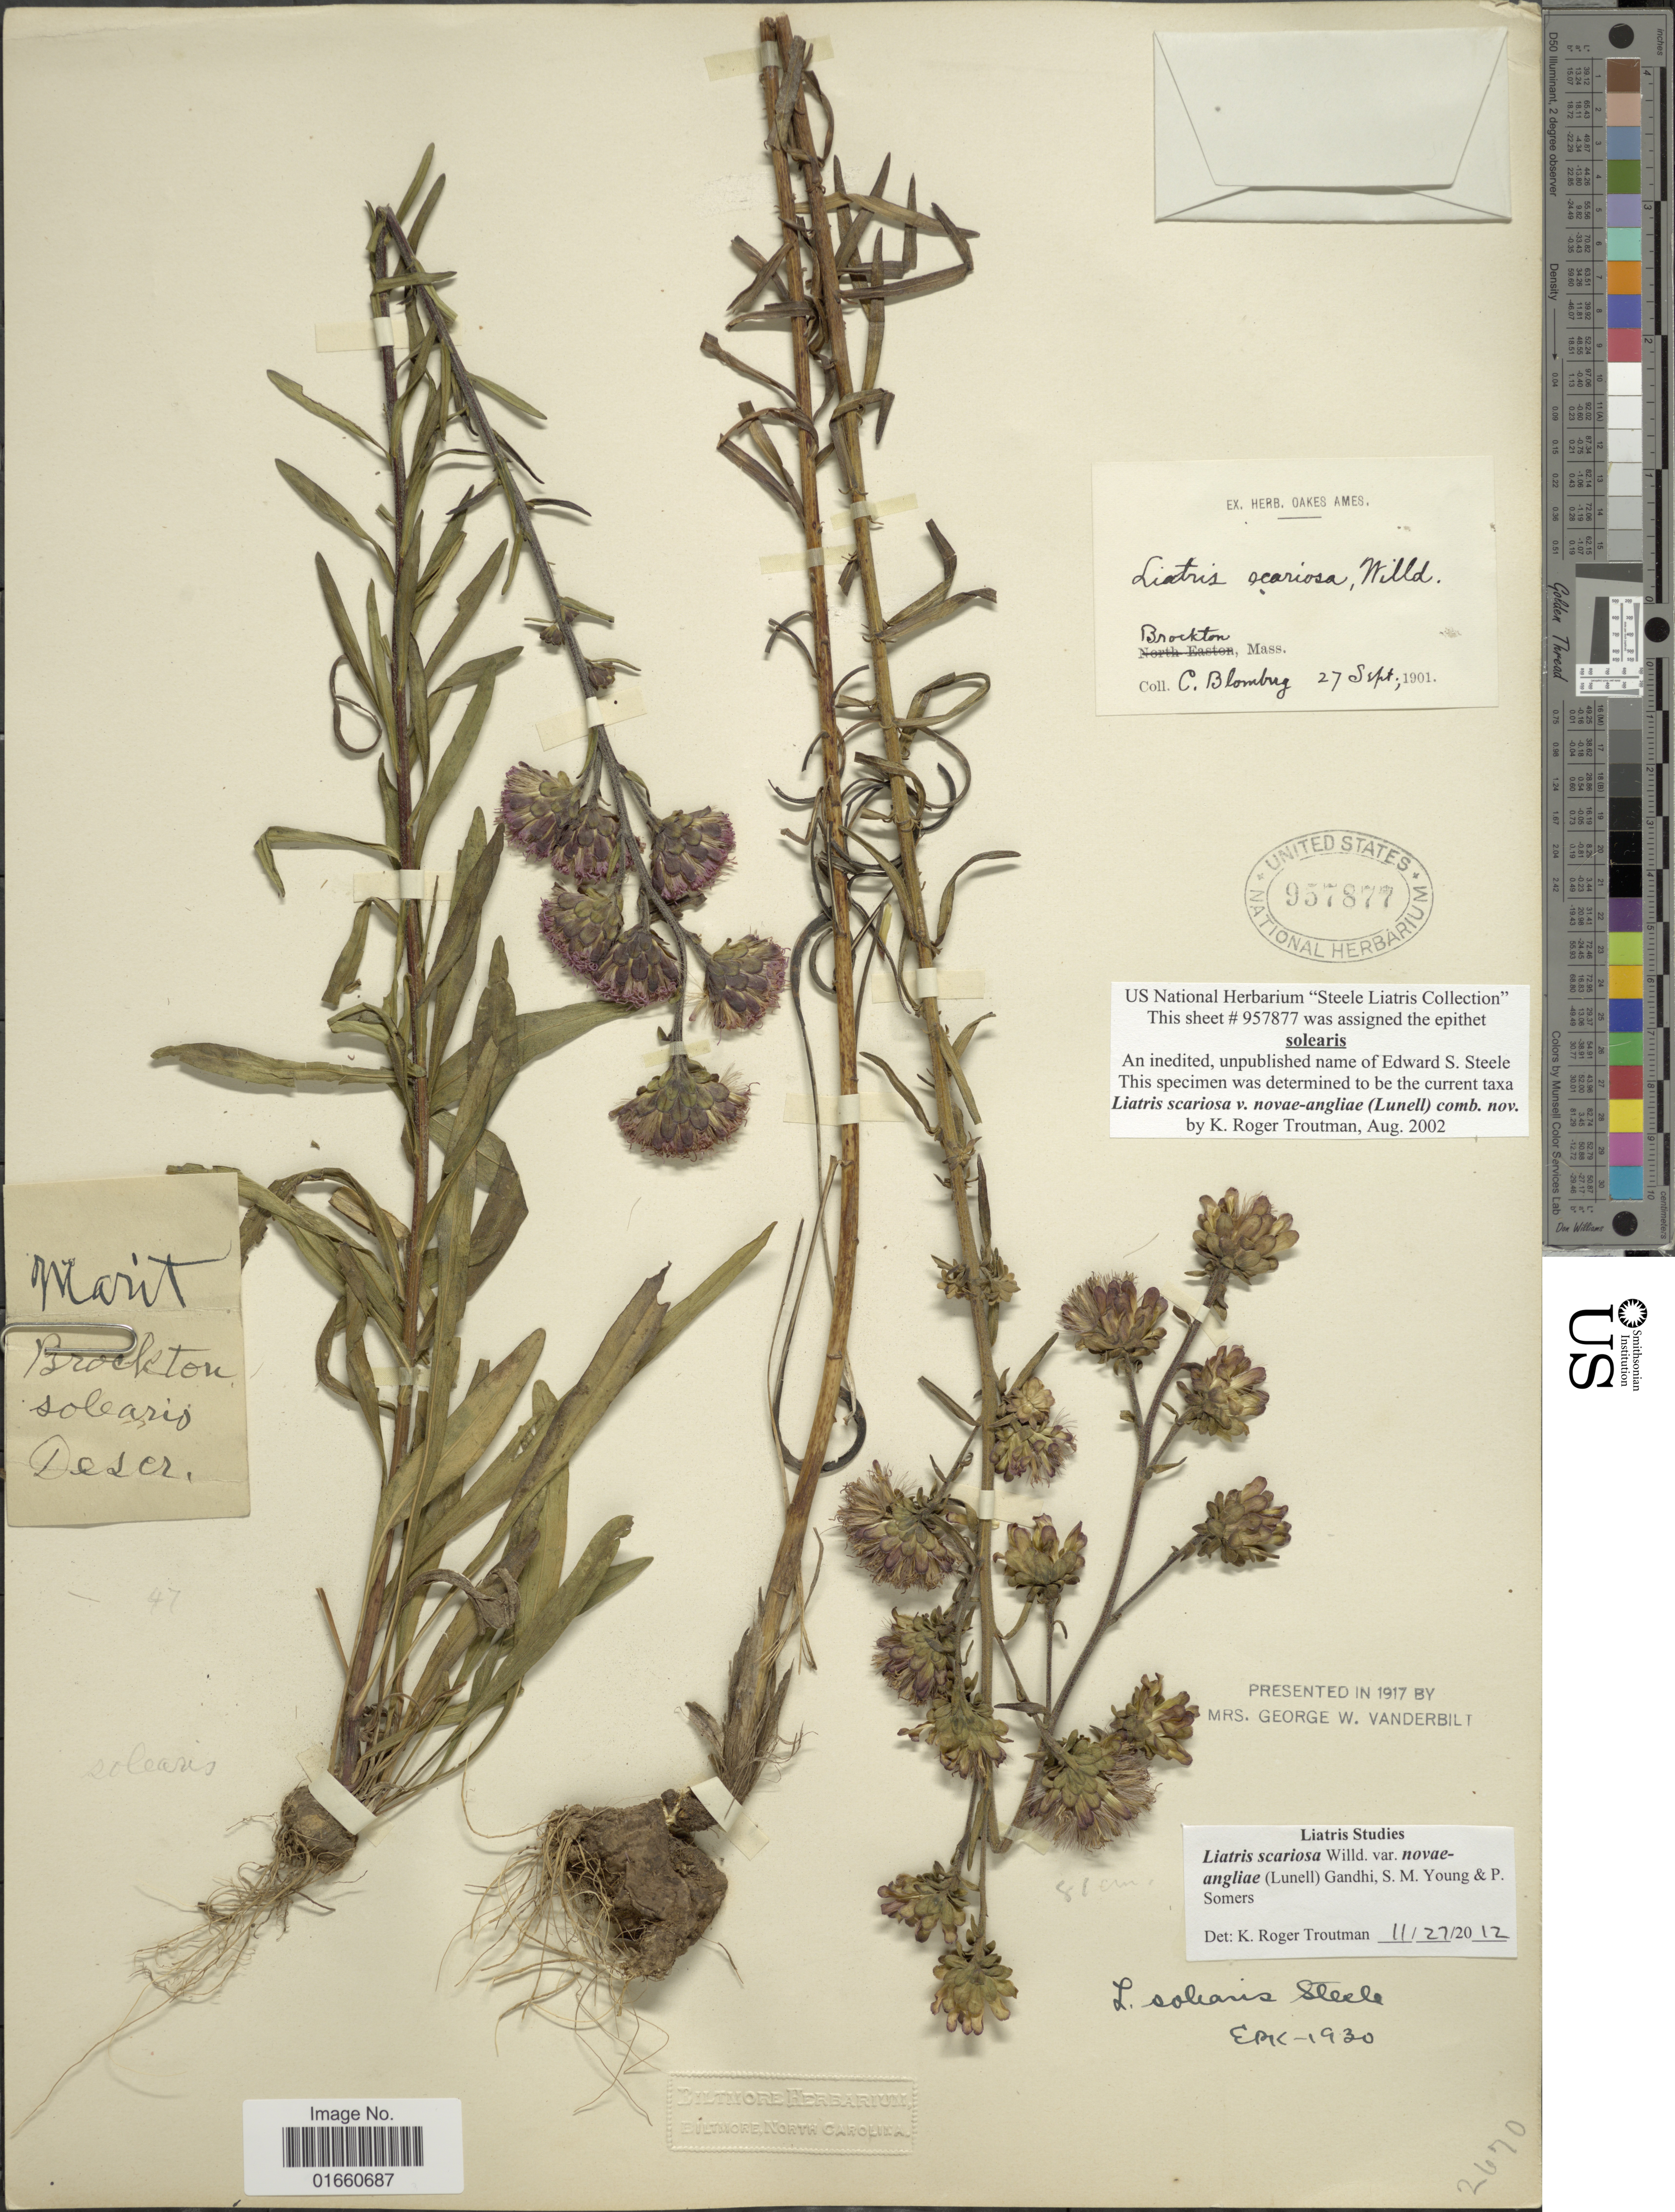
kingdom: Plantae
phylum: Tracheophyta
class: Magnoliopsida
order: Asterales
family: Asteraceae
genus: Liatris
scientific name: Liatris scariosa var. novae-angliae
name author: (Lunell) Gandhi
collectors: C. Blomberg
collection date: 1901-09-27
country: United States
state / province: Massachusetts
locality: Brockton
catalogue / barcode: US 957877